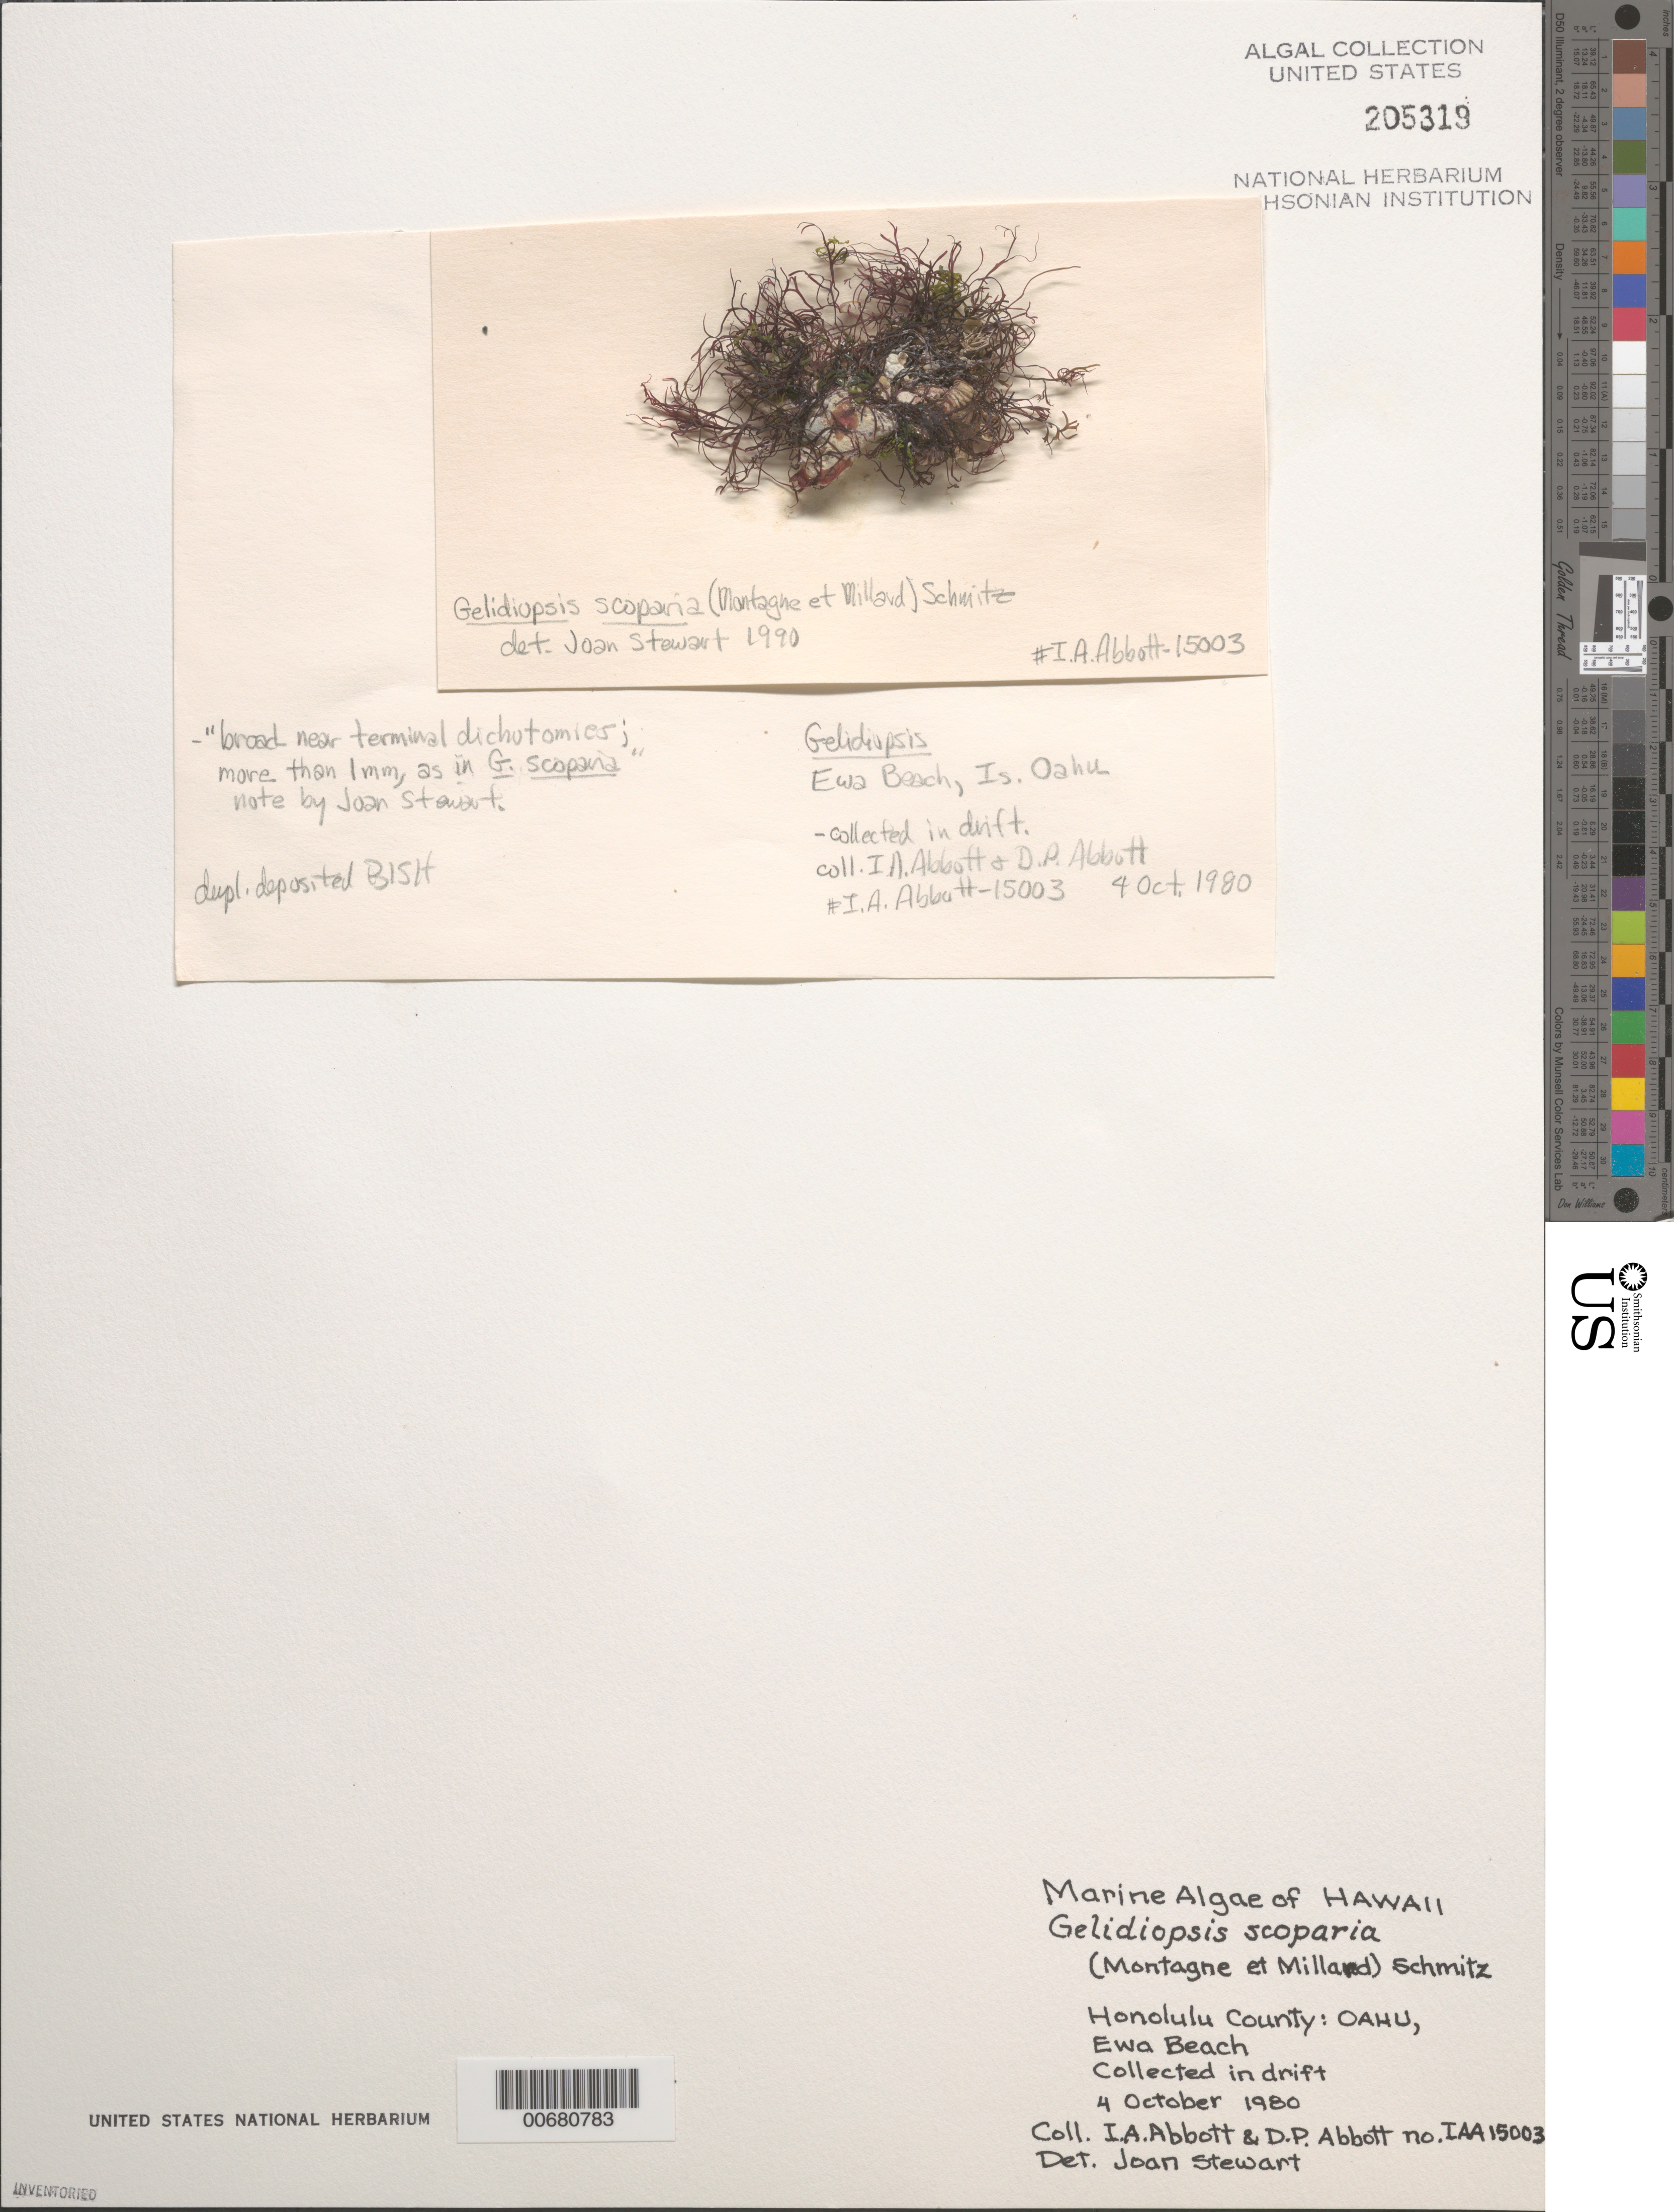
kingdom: Plantae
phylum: Rhodophyta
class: Florideophyceae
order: Rhodymeniales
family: Lomentariaceae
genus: Ceratodictyon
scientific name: Ceratodictyon scoparium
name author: (Mont. & Millardet) R.E. Norris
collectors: I. A. Abbott & D. P. Abbott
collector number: IAA 15003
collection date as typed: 04 Oct 1980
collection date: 1980-10-04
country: United States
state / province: Hawaii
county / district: Honolulu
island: Oahu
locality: Ewa Beach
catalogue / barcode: US 205319